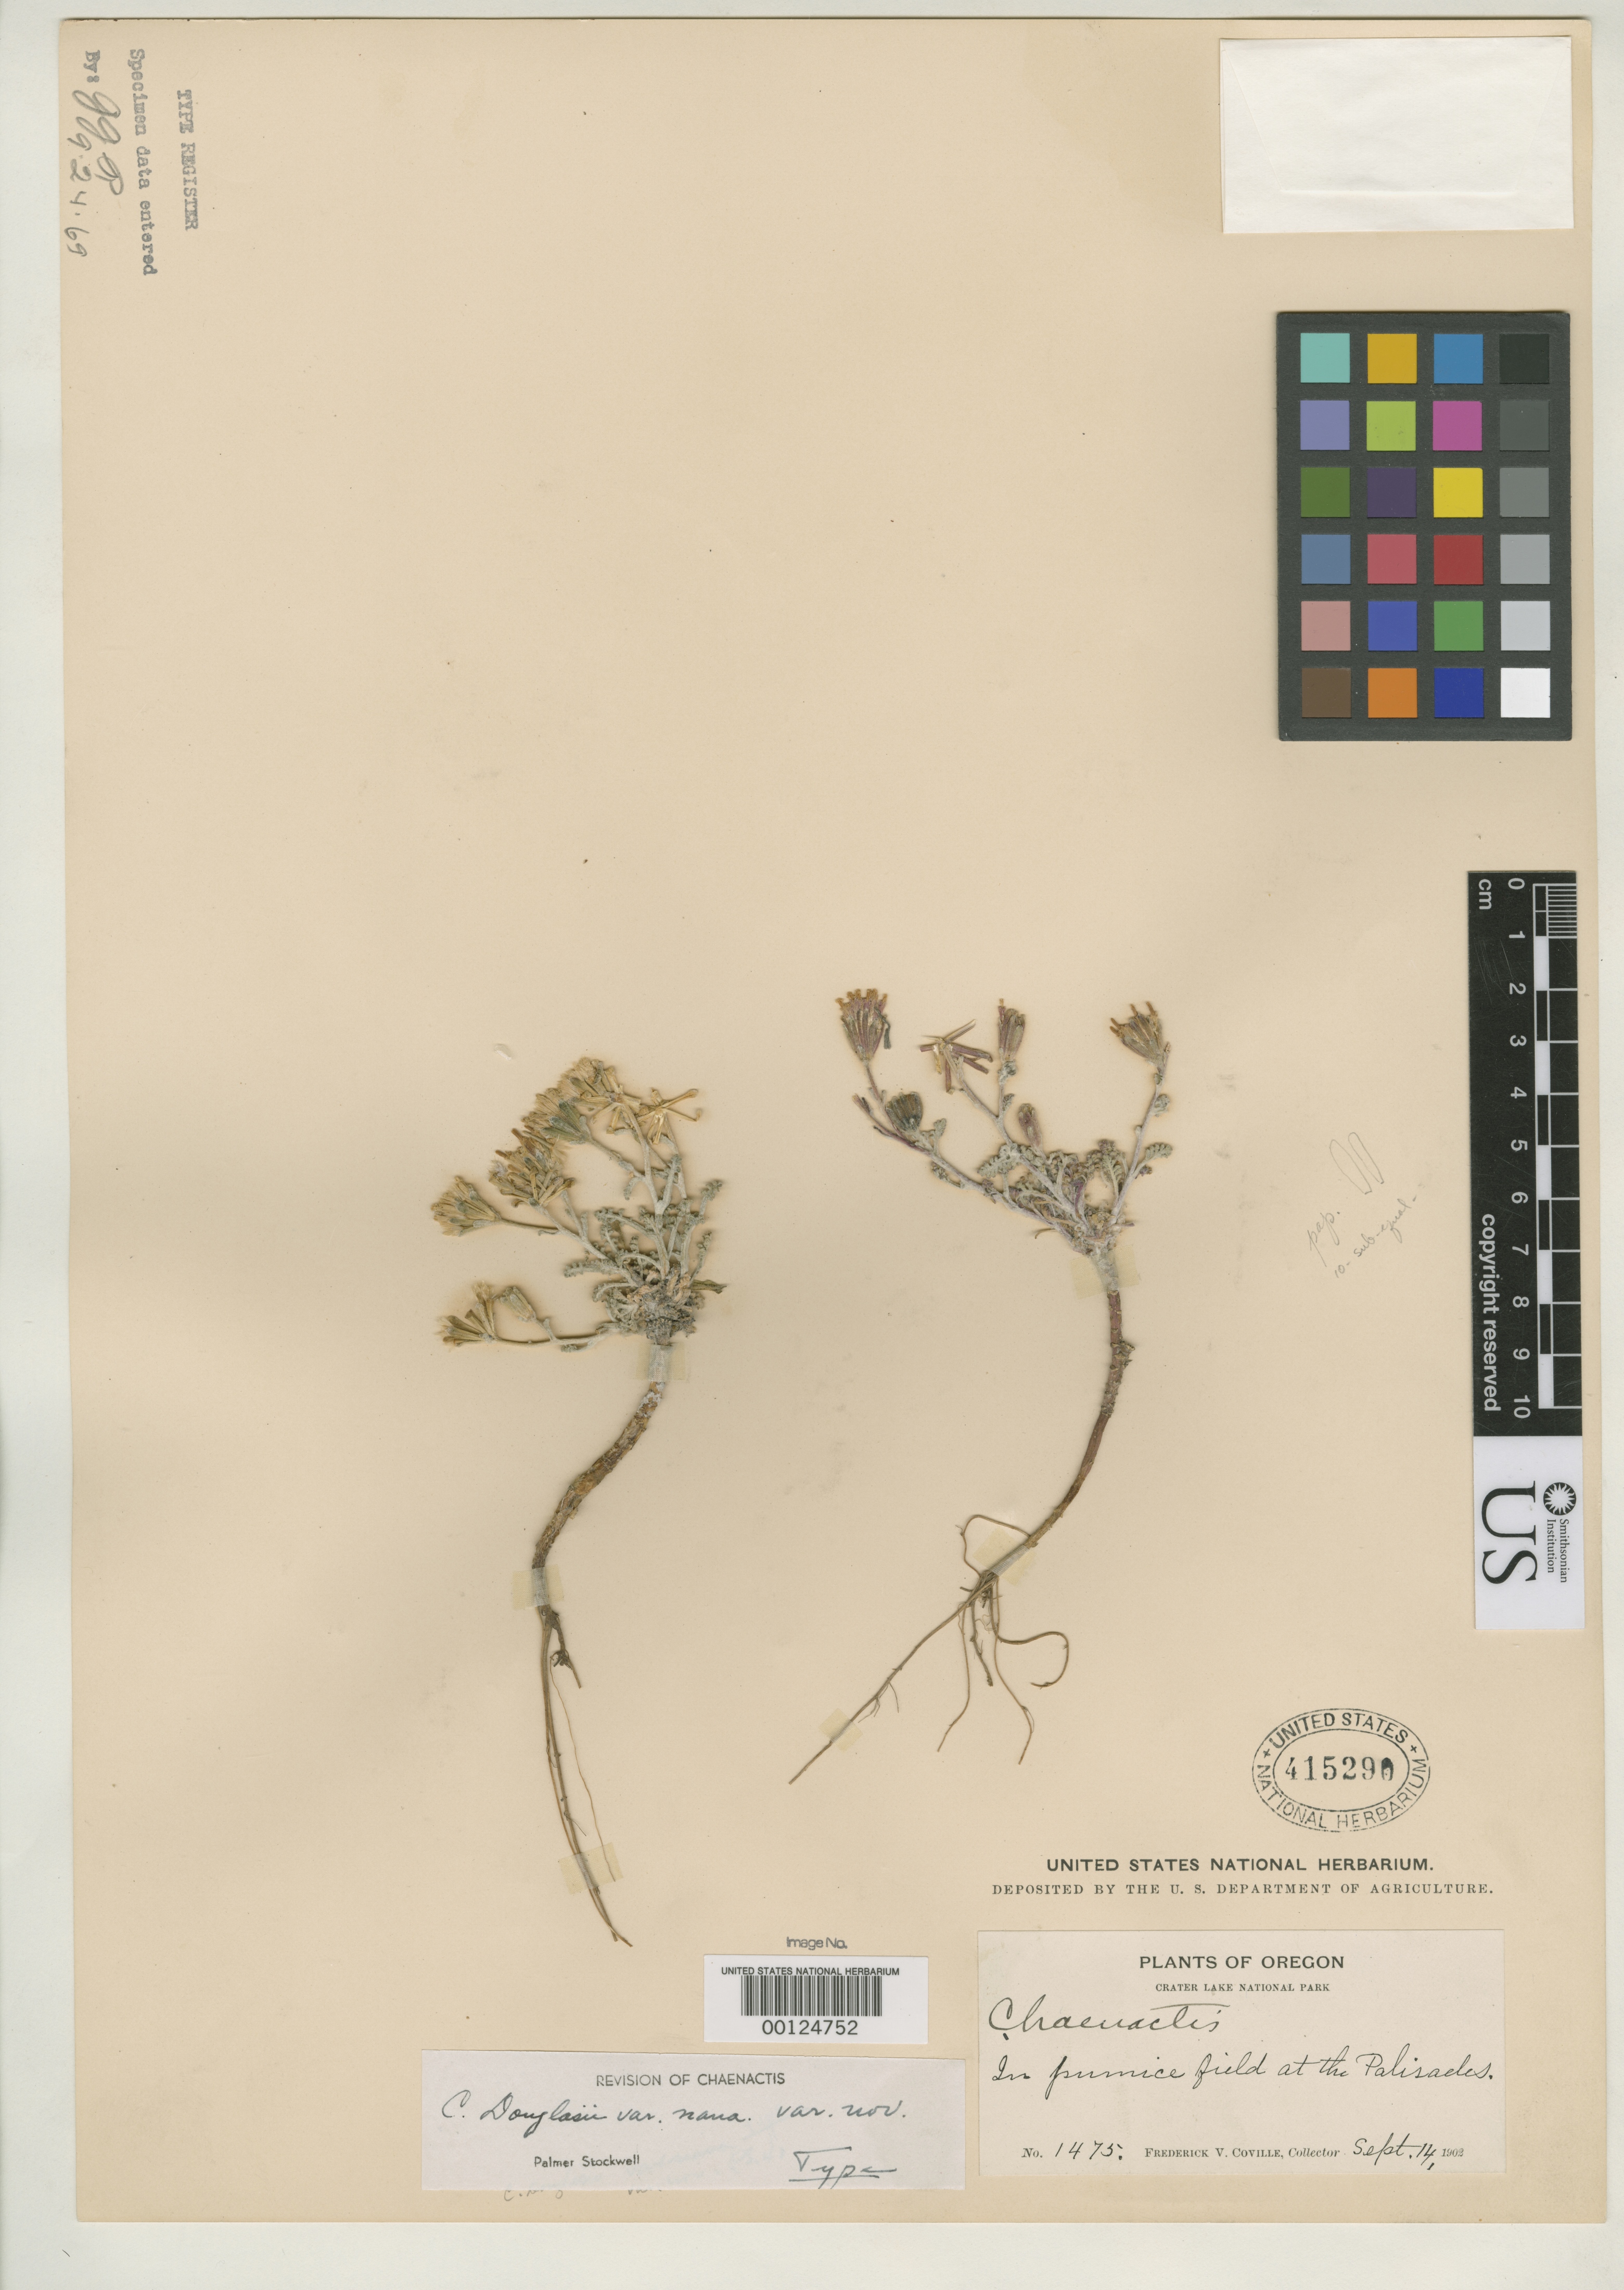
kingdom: Plantae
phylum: Tracheophyta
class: Magnoliopsida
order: Asterales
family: Asteraceae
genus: Chaenactis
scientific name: Chaenactis douglasii var. nana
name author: Stockw.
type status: Holotype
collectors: F. V. Coville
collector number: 1475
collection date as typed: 14 Sep 1902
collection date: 1902-09-14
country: United States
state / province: Oregon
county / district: Klamath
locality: Crater Lake National Park, Oregon Palisades.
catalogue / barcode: US 415290